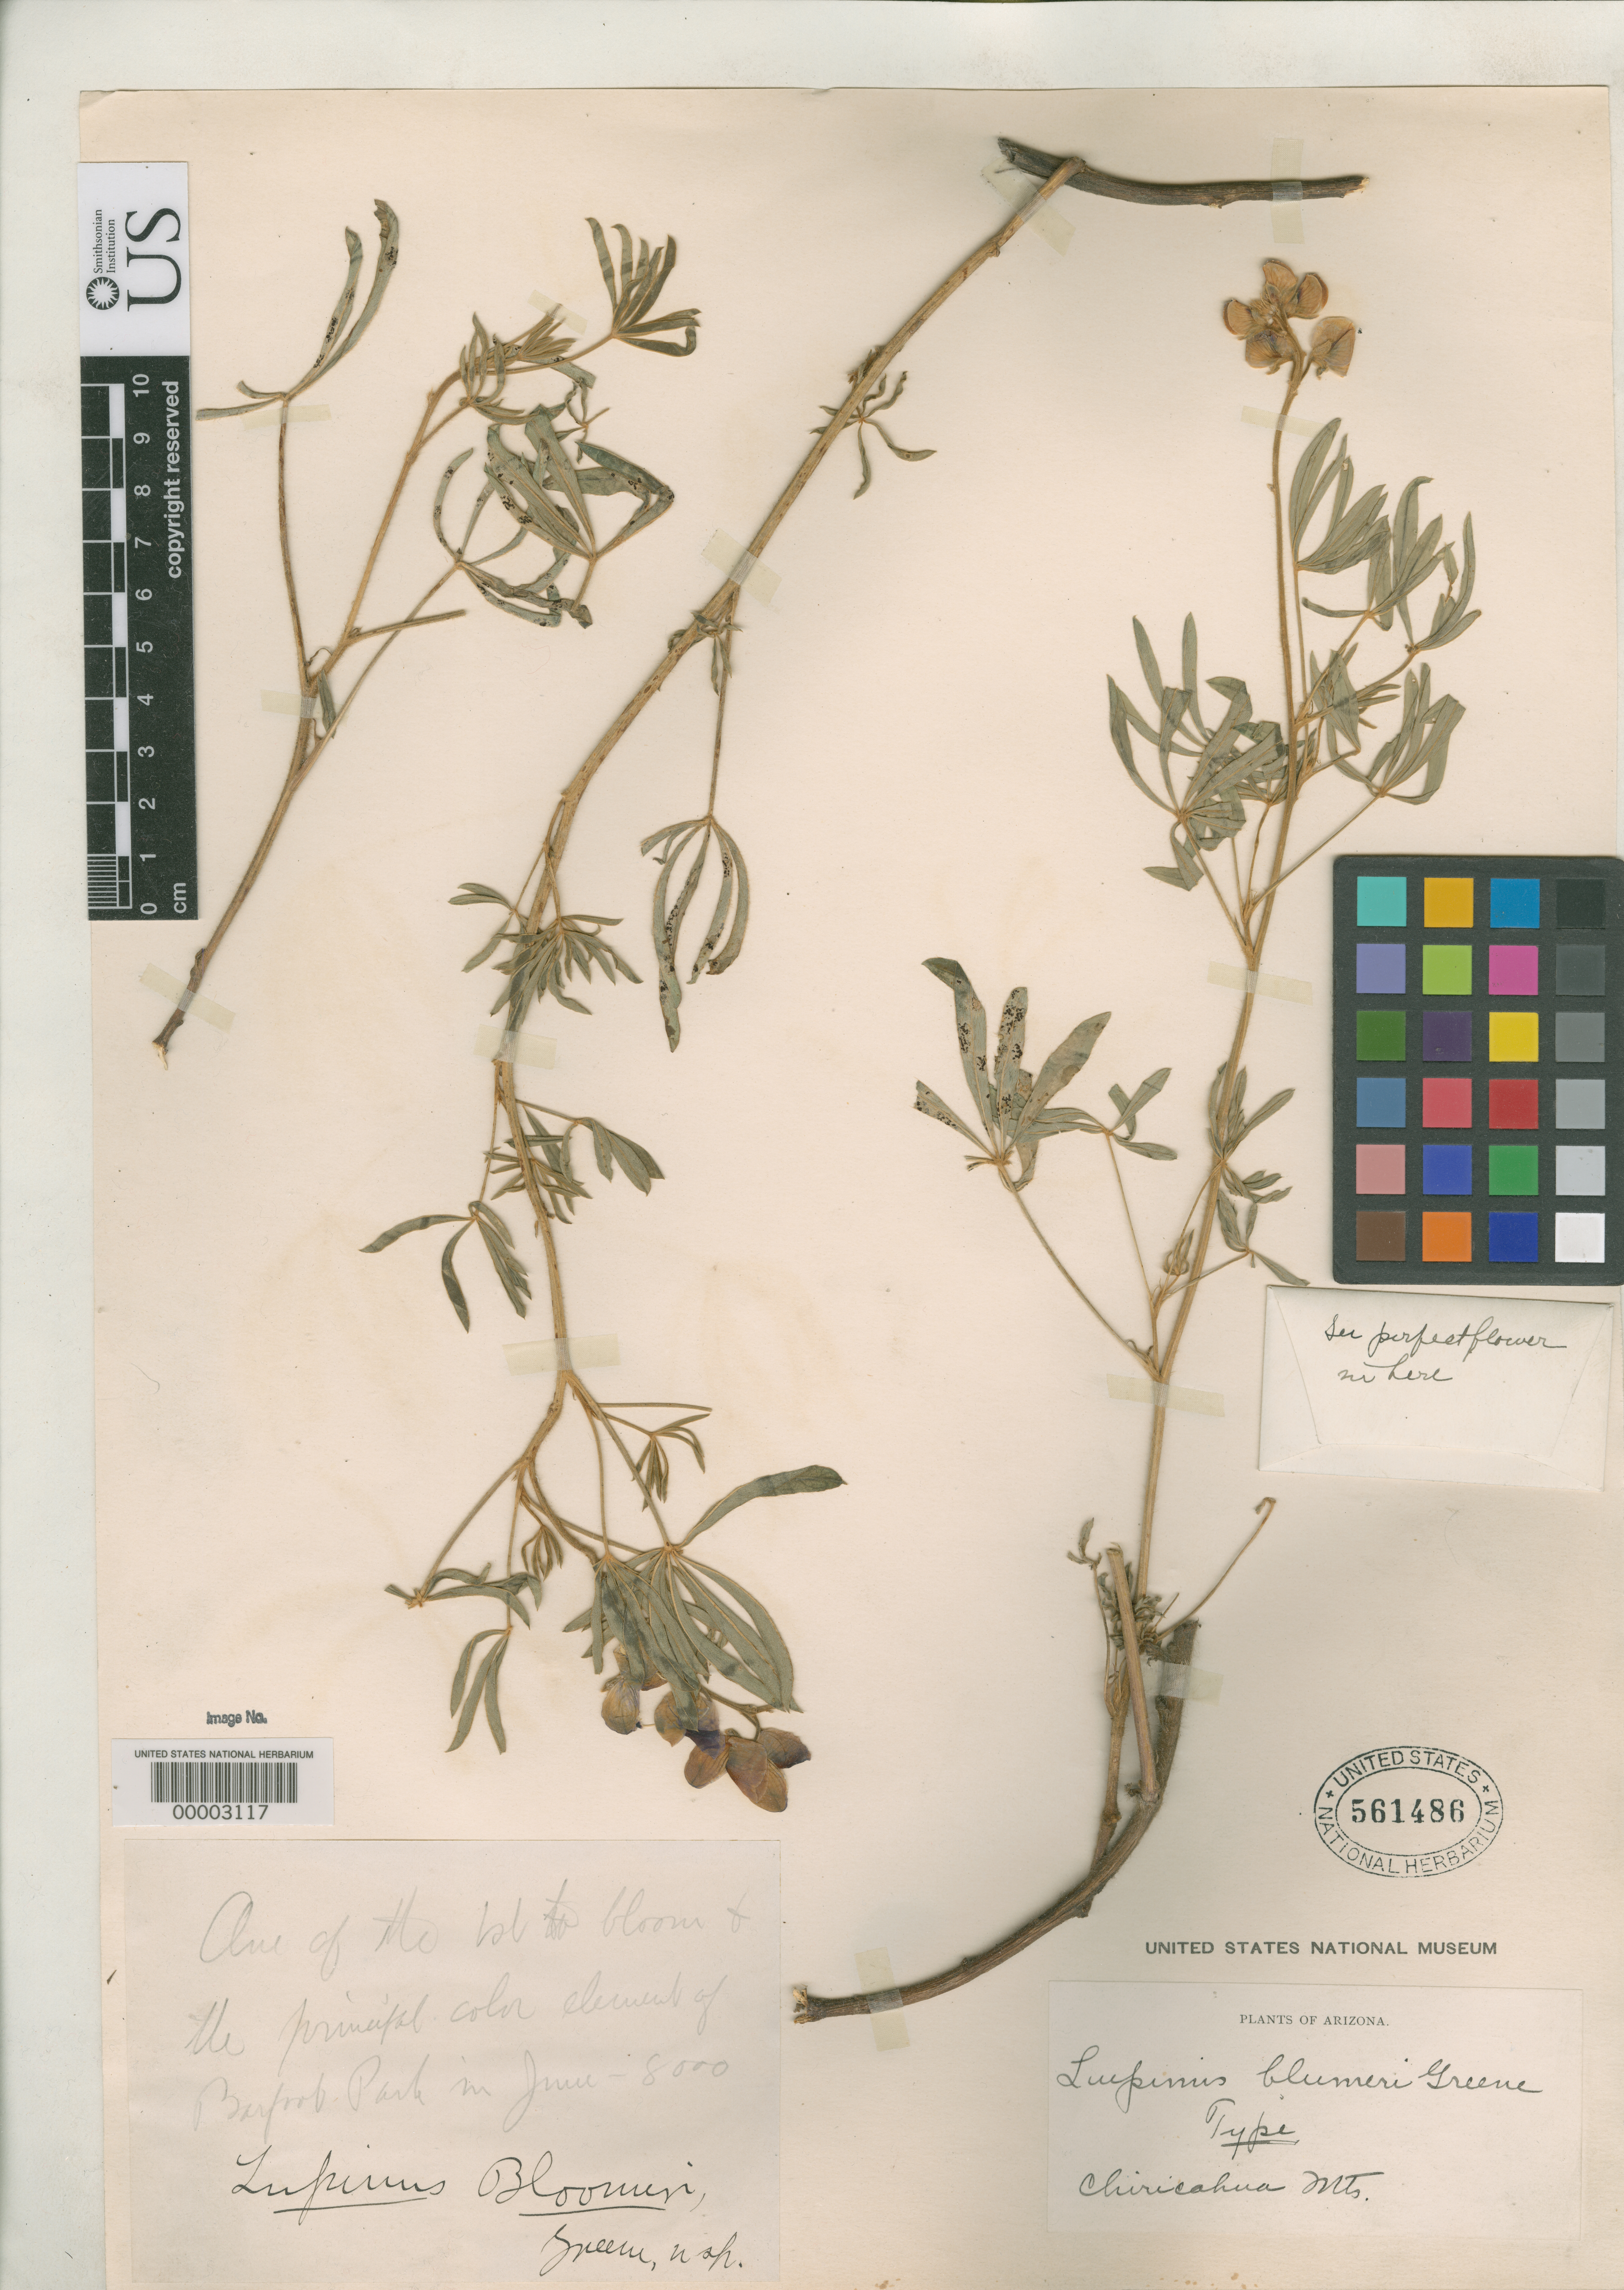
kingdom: Plantae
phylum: Tracheophyta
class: Magnoliopsida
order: Fabales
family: Fabaceae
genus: Lupinus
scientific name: Lupinus blumeri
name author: Greene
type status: Isotype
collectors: J. C. Blumer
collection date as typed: Jun 1908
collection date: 1908-06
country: United States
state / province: Arizona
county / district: Cochise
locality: Chiricahua Mountains.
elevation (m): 2438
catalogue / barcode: US 561486